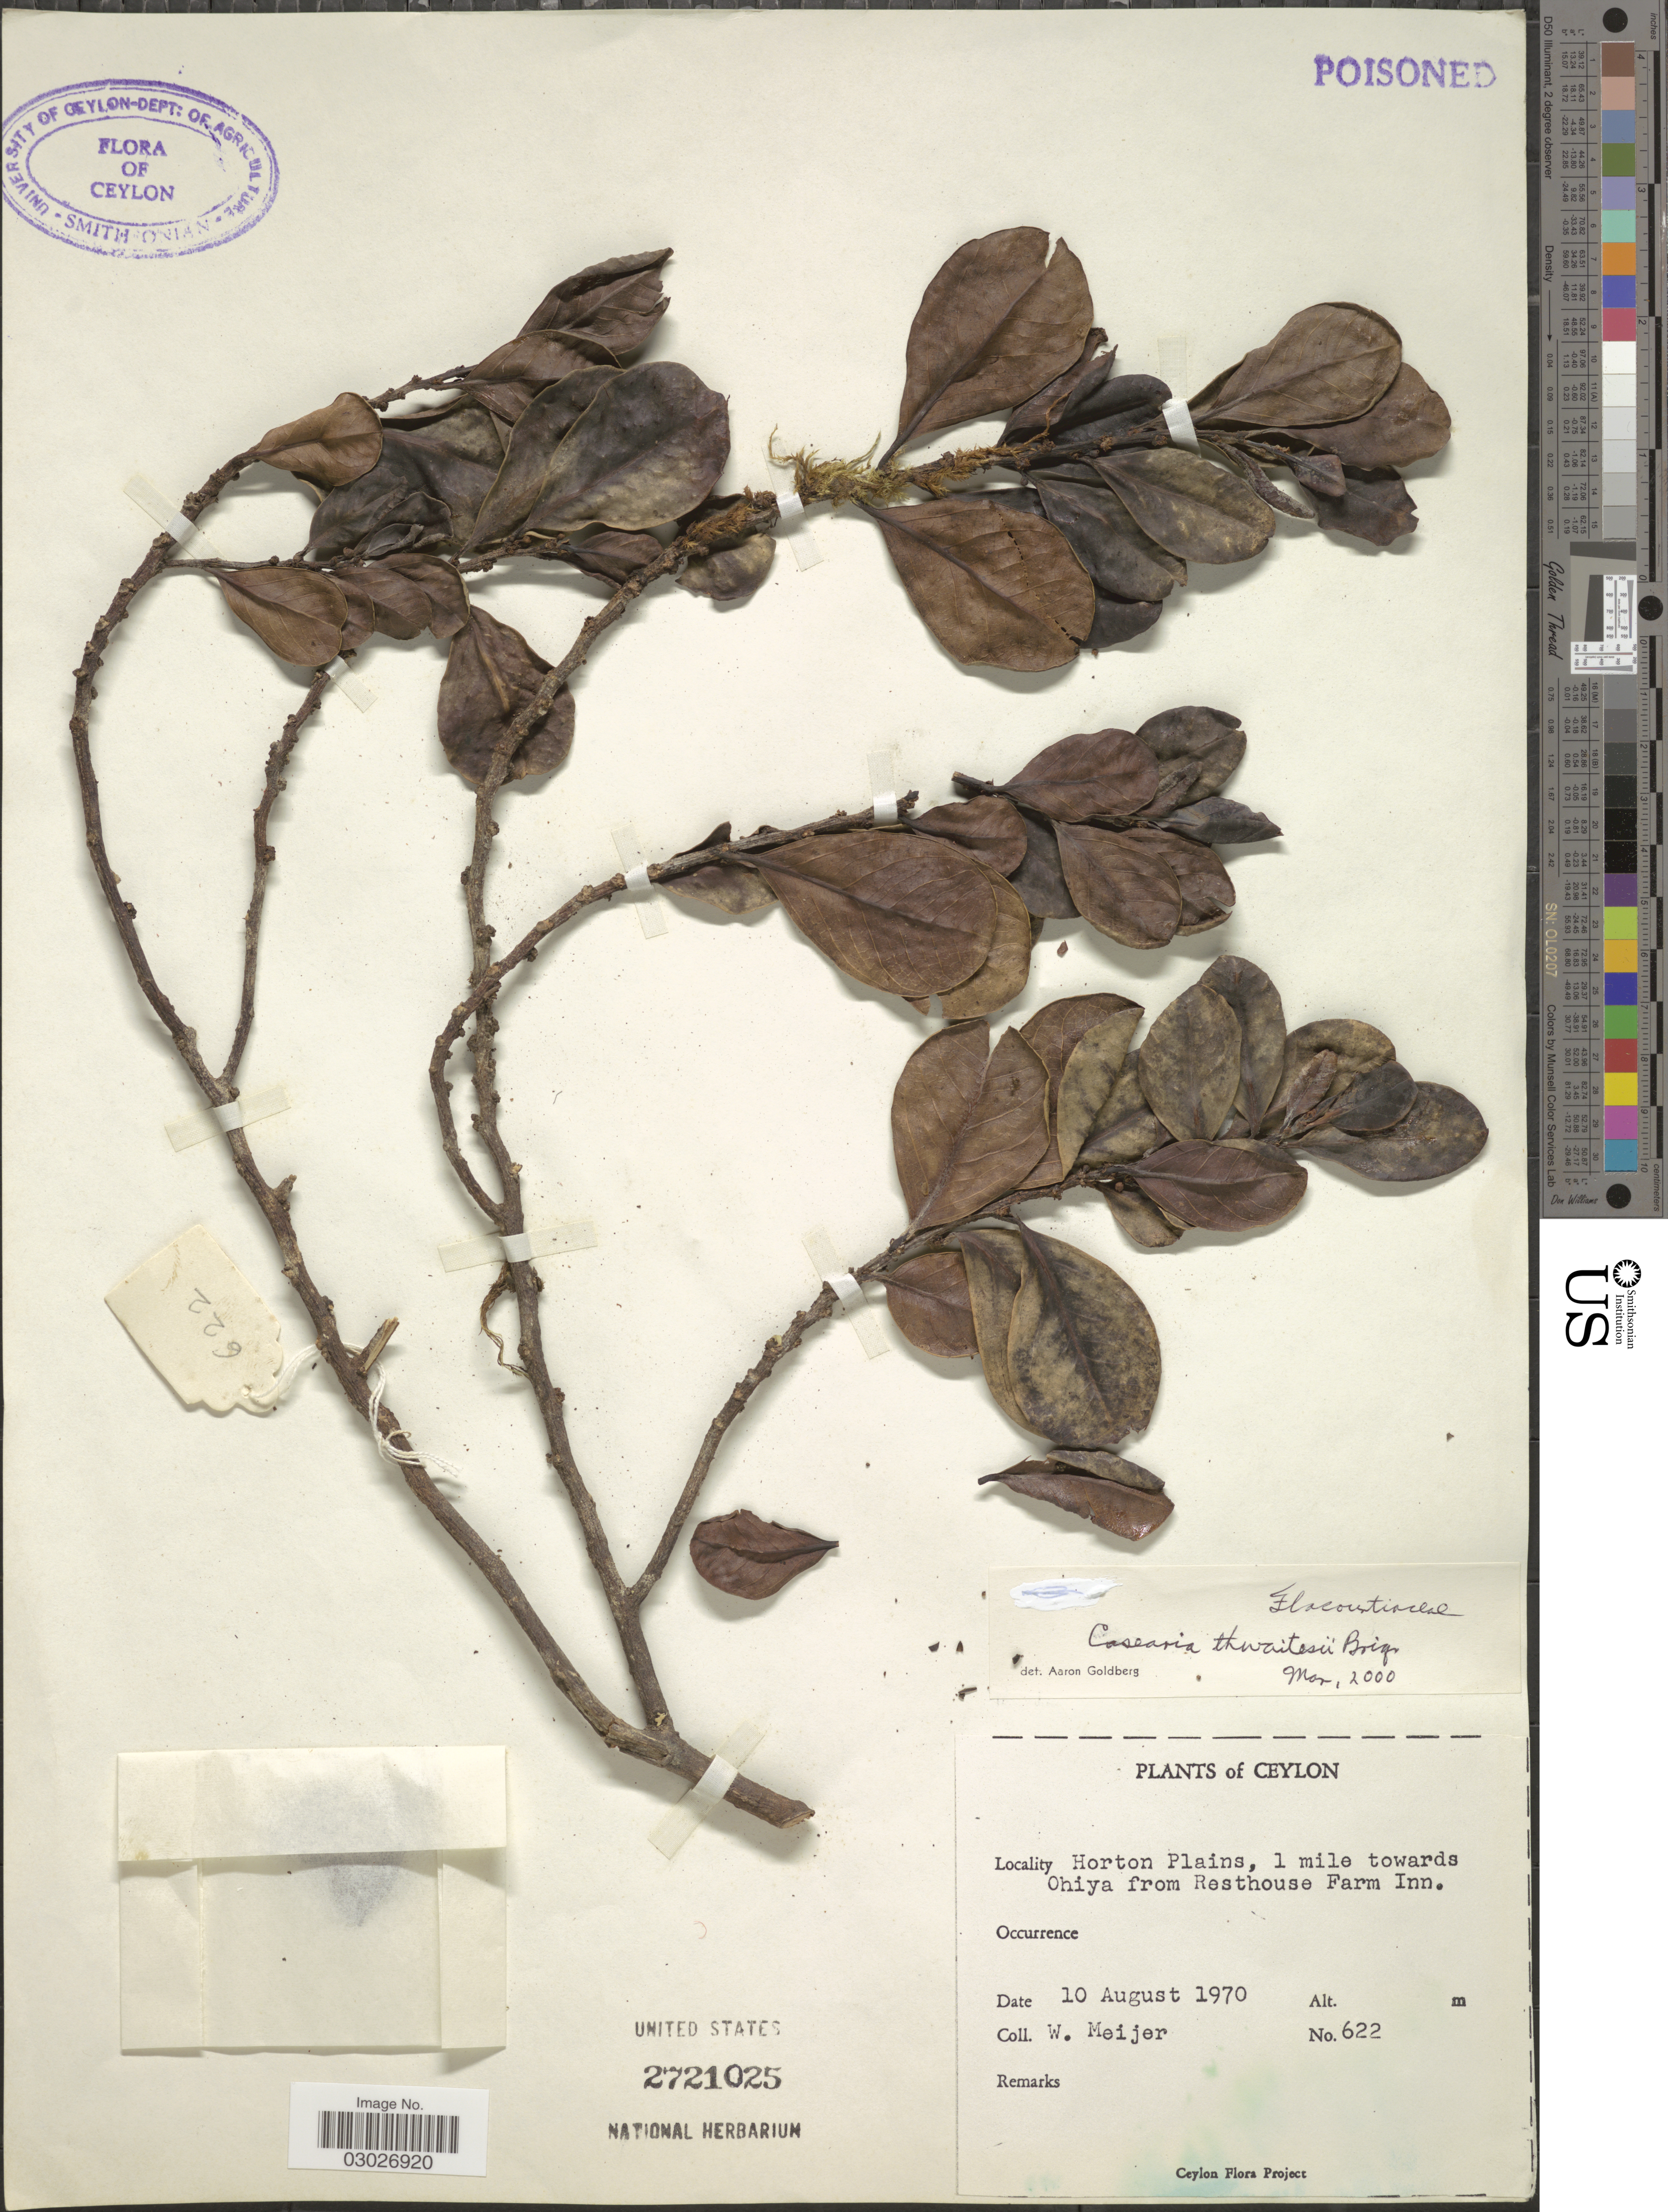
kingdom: Plantae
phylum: Tracheophyta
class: Magnoliopsida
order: Malpighiales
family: Salicaceae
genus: Casearia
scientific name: Casearia thwaitesii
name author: Briq.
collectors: W. Meijer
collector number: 622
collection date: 1970-08-10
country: Sri Lanka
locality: Ceylon. Horton Plains, 1 mile towards Ohiya from Resthouse Farm Inn.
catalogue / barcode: US 2721025